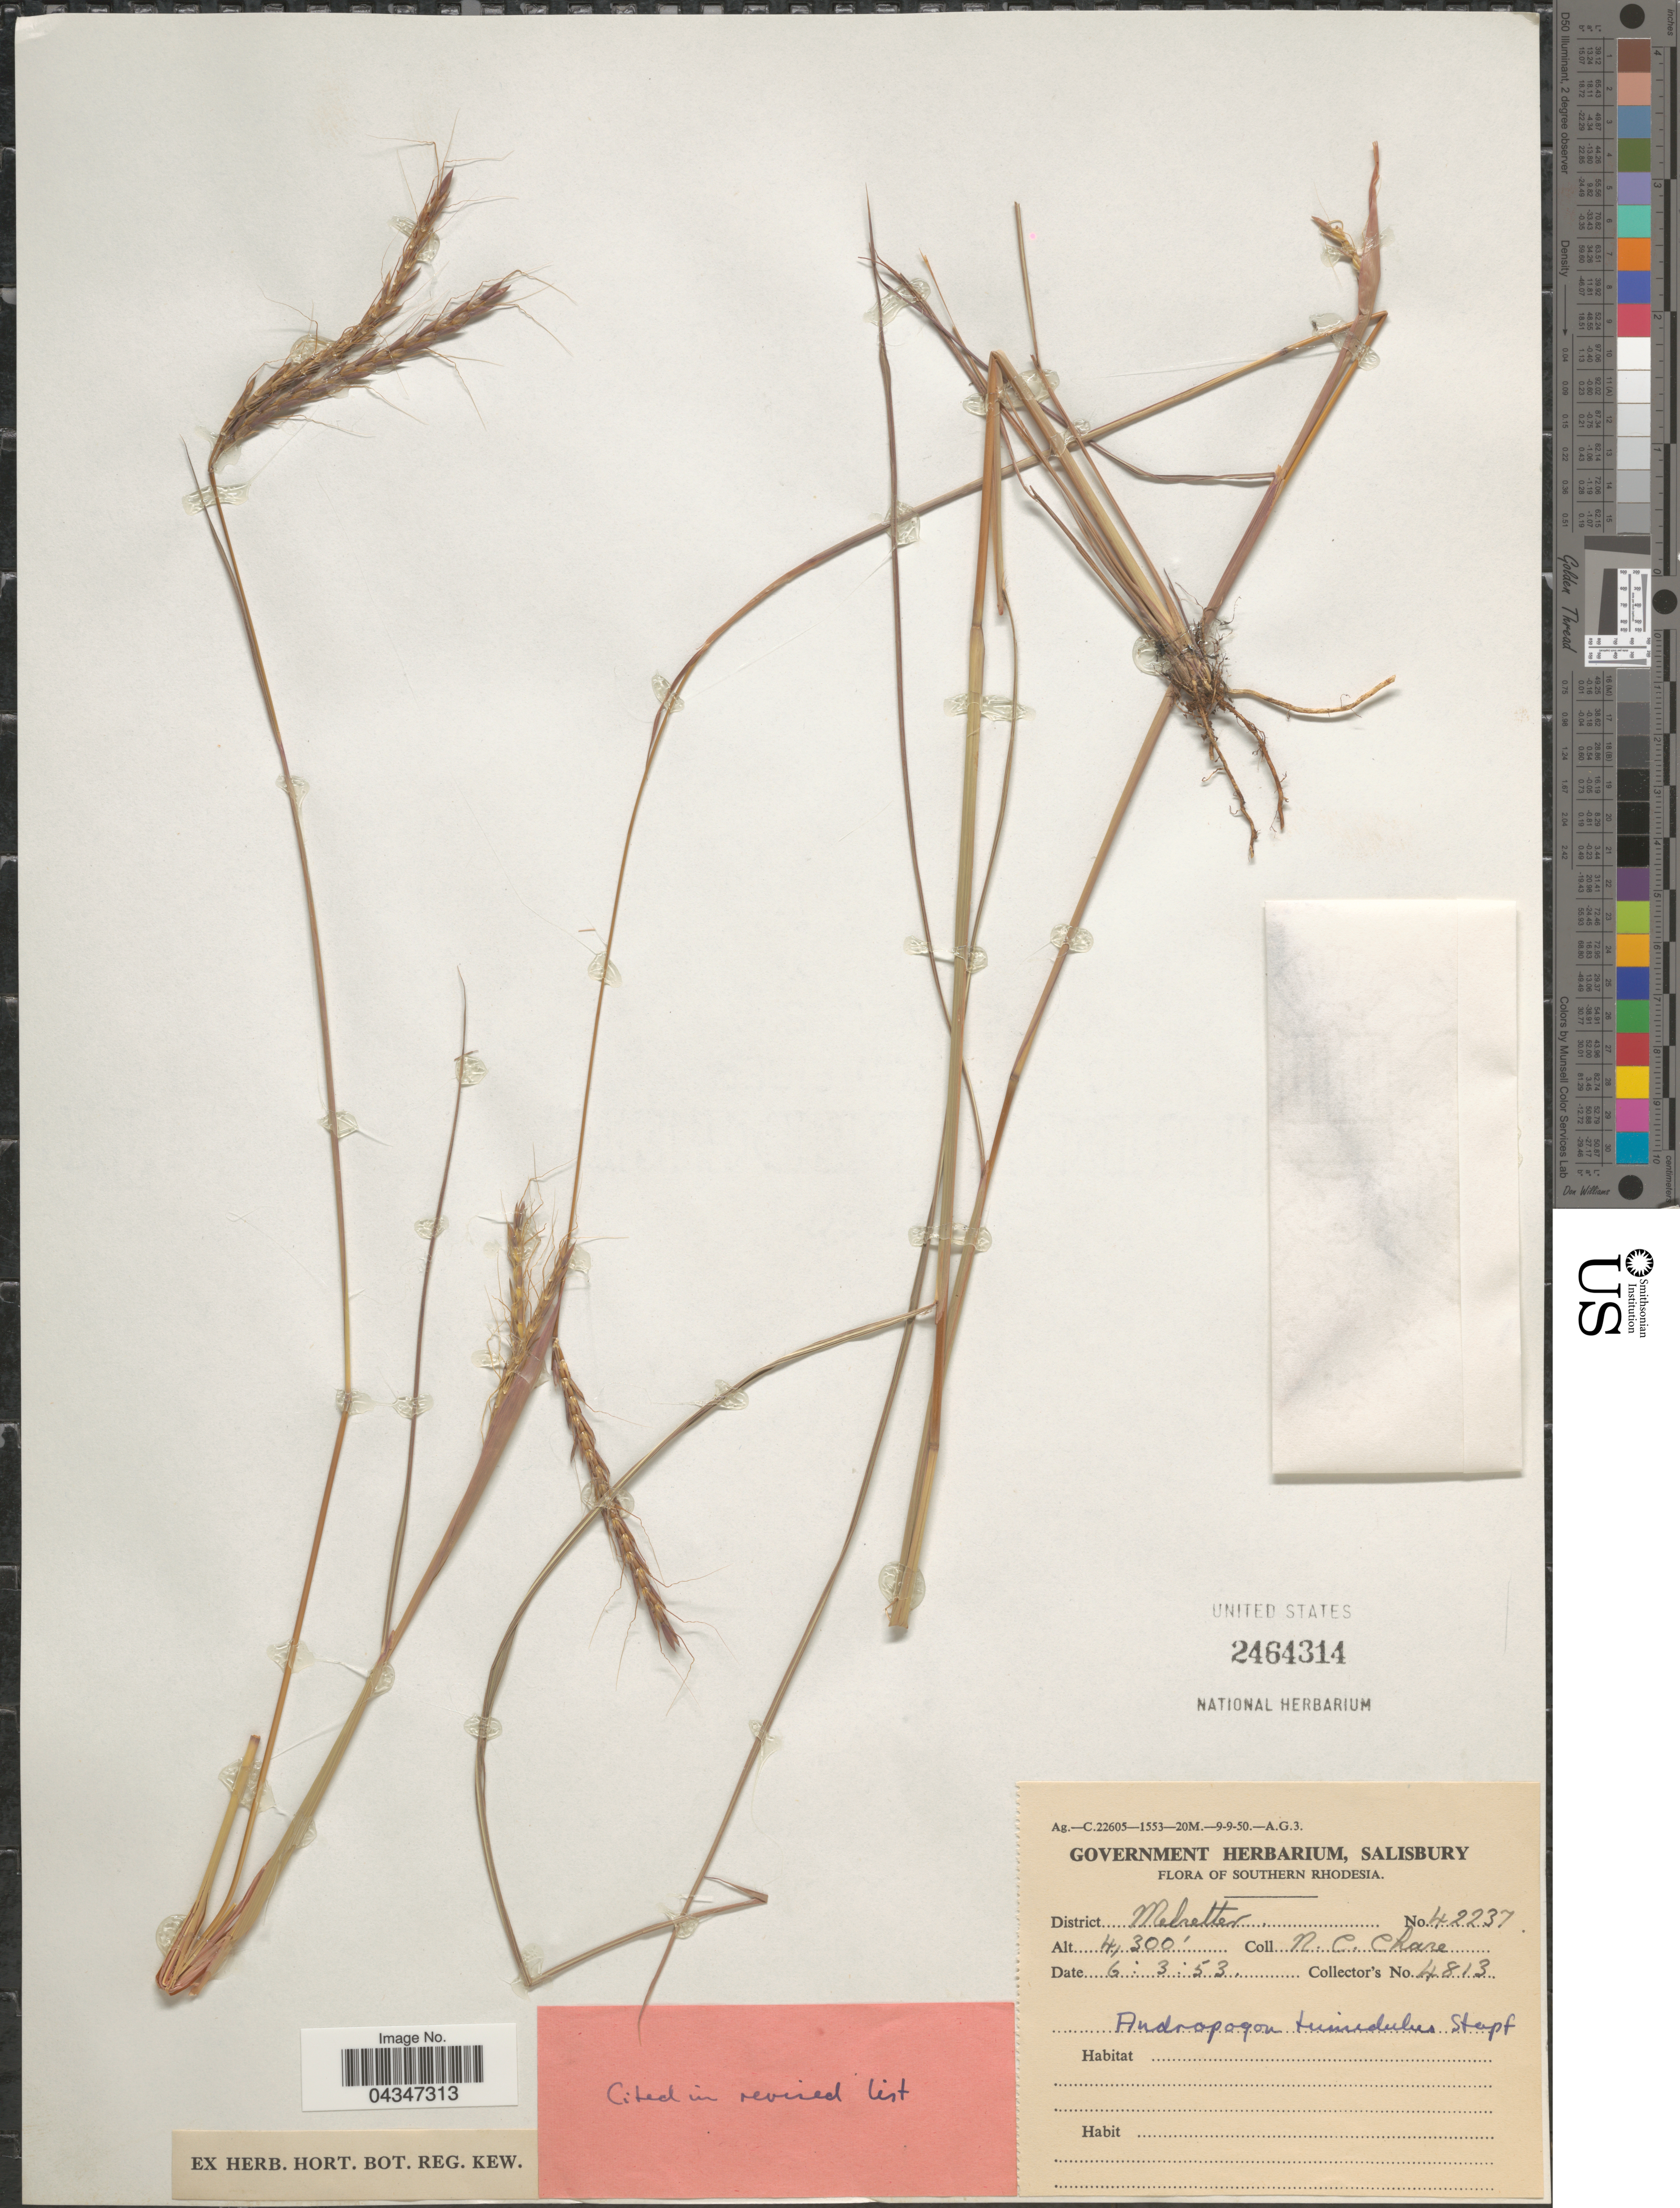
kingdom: Plantae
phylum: Tracheophyta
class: Liliopsida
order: Poales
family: Poaceae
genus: Andropogon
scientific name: Andropogon perligulatus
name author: Stapf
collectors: N. C. Chase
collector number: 42237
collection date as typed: Transcribed d/m/y: 6/3/53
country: Zimbabwe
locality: Southern Rhodesia. District Melsetter.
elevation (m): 1311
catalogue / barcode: US 2464314